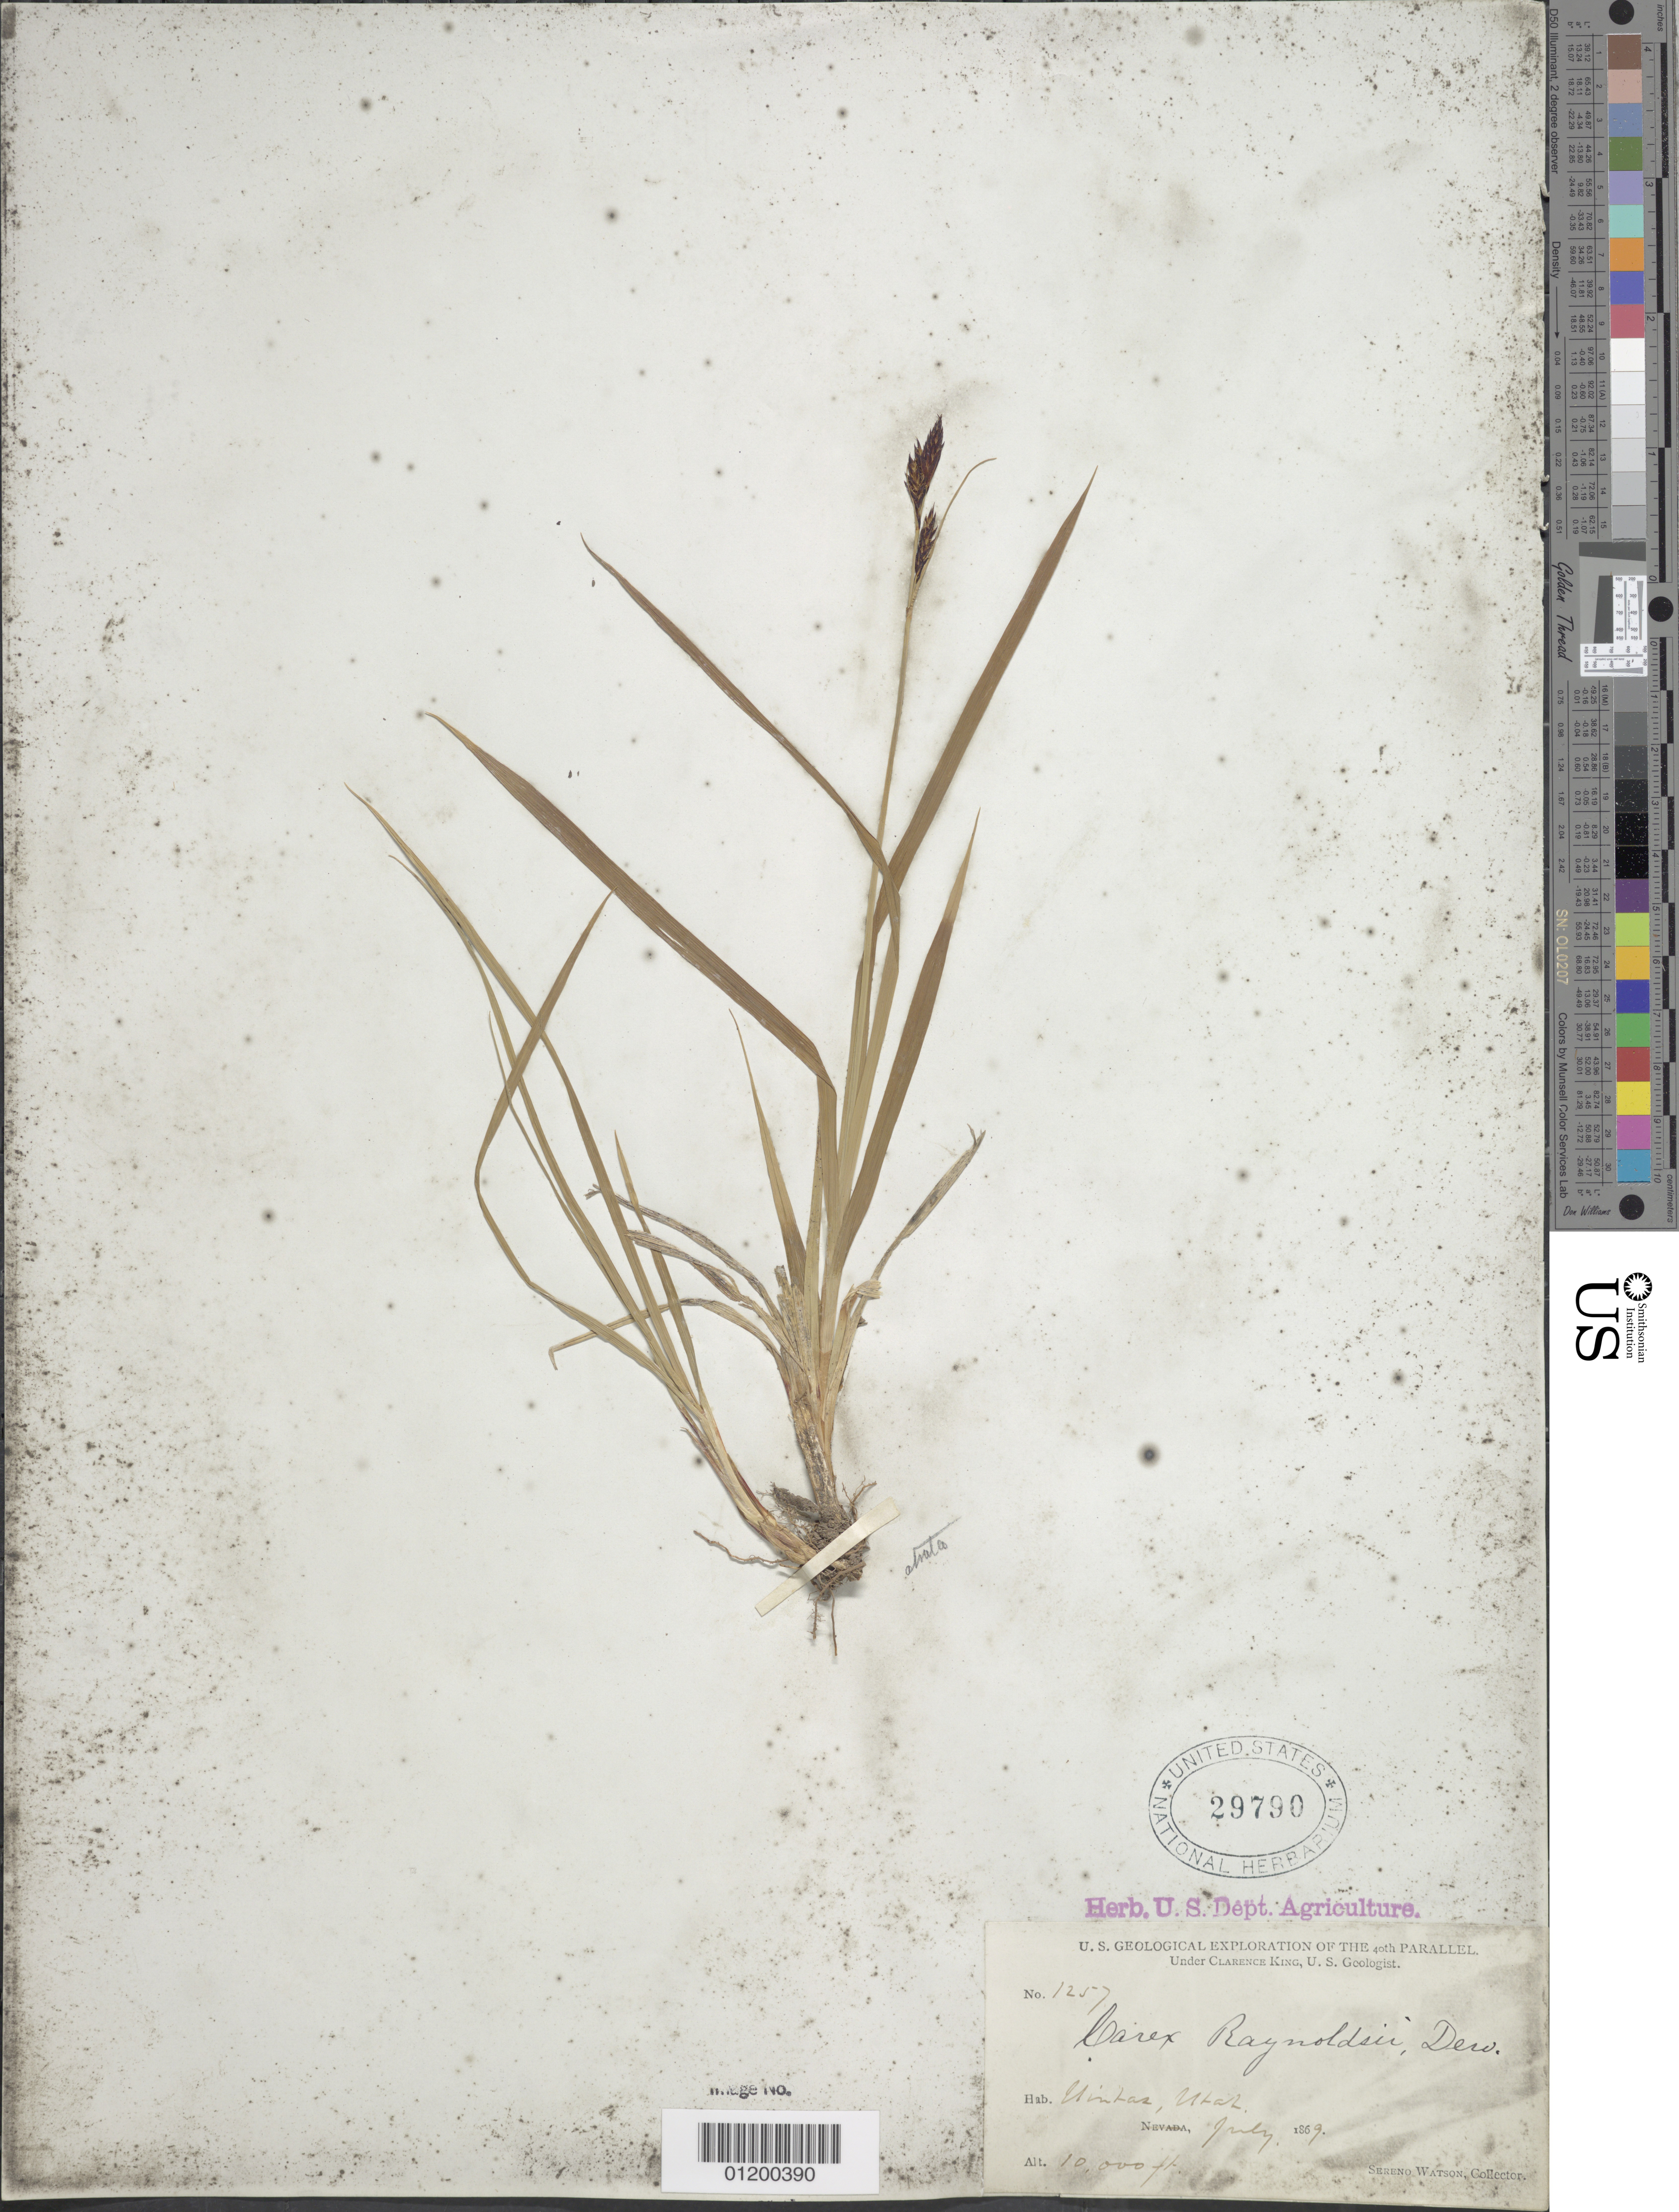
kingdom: Plantae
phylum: Tracheophyta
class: Liliopsida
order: Poales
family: Cyperaceae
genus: Carex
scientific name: Carex raynoldsii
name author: Dewey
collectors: S. Watson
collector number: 1257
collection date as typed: Jul 1869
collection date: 1869-07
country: United States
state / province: Utah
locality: Uintas.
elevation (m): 3048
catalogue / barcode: US 29790